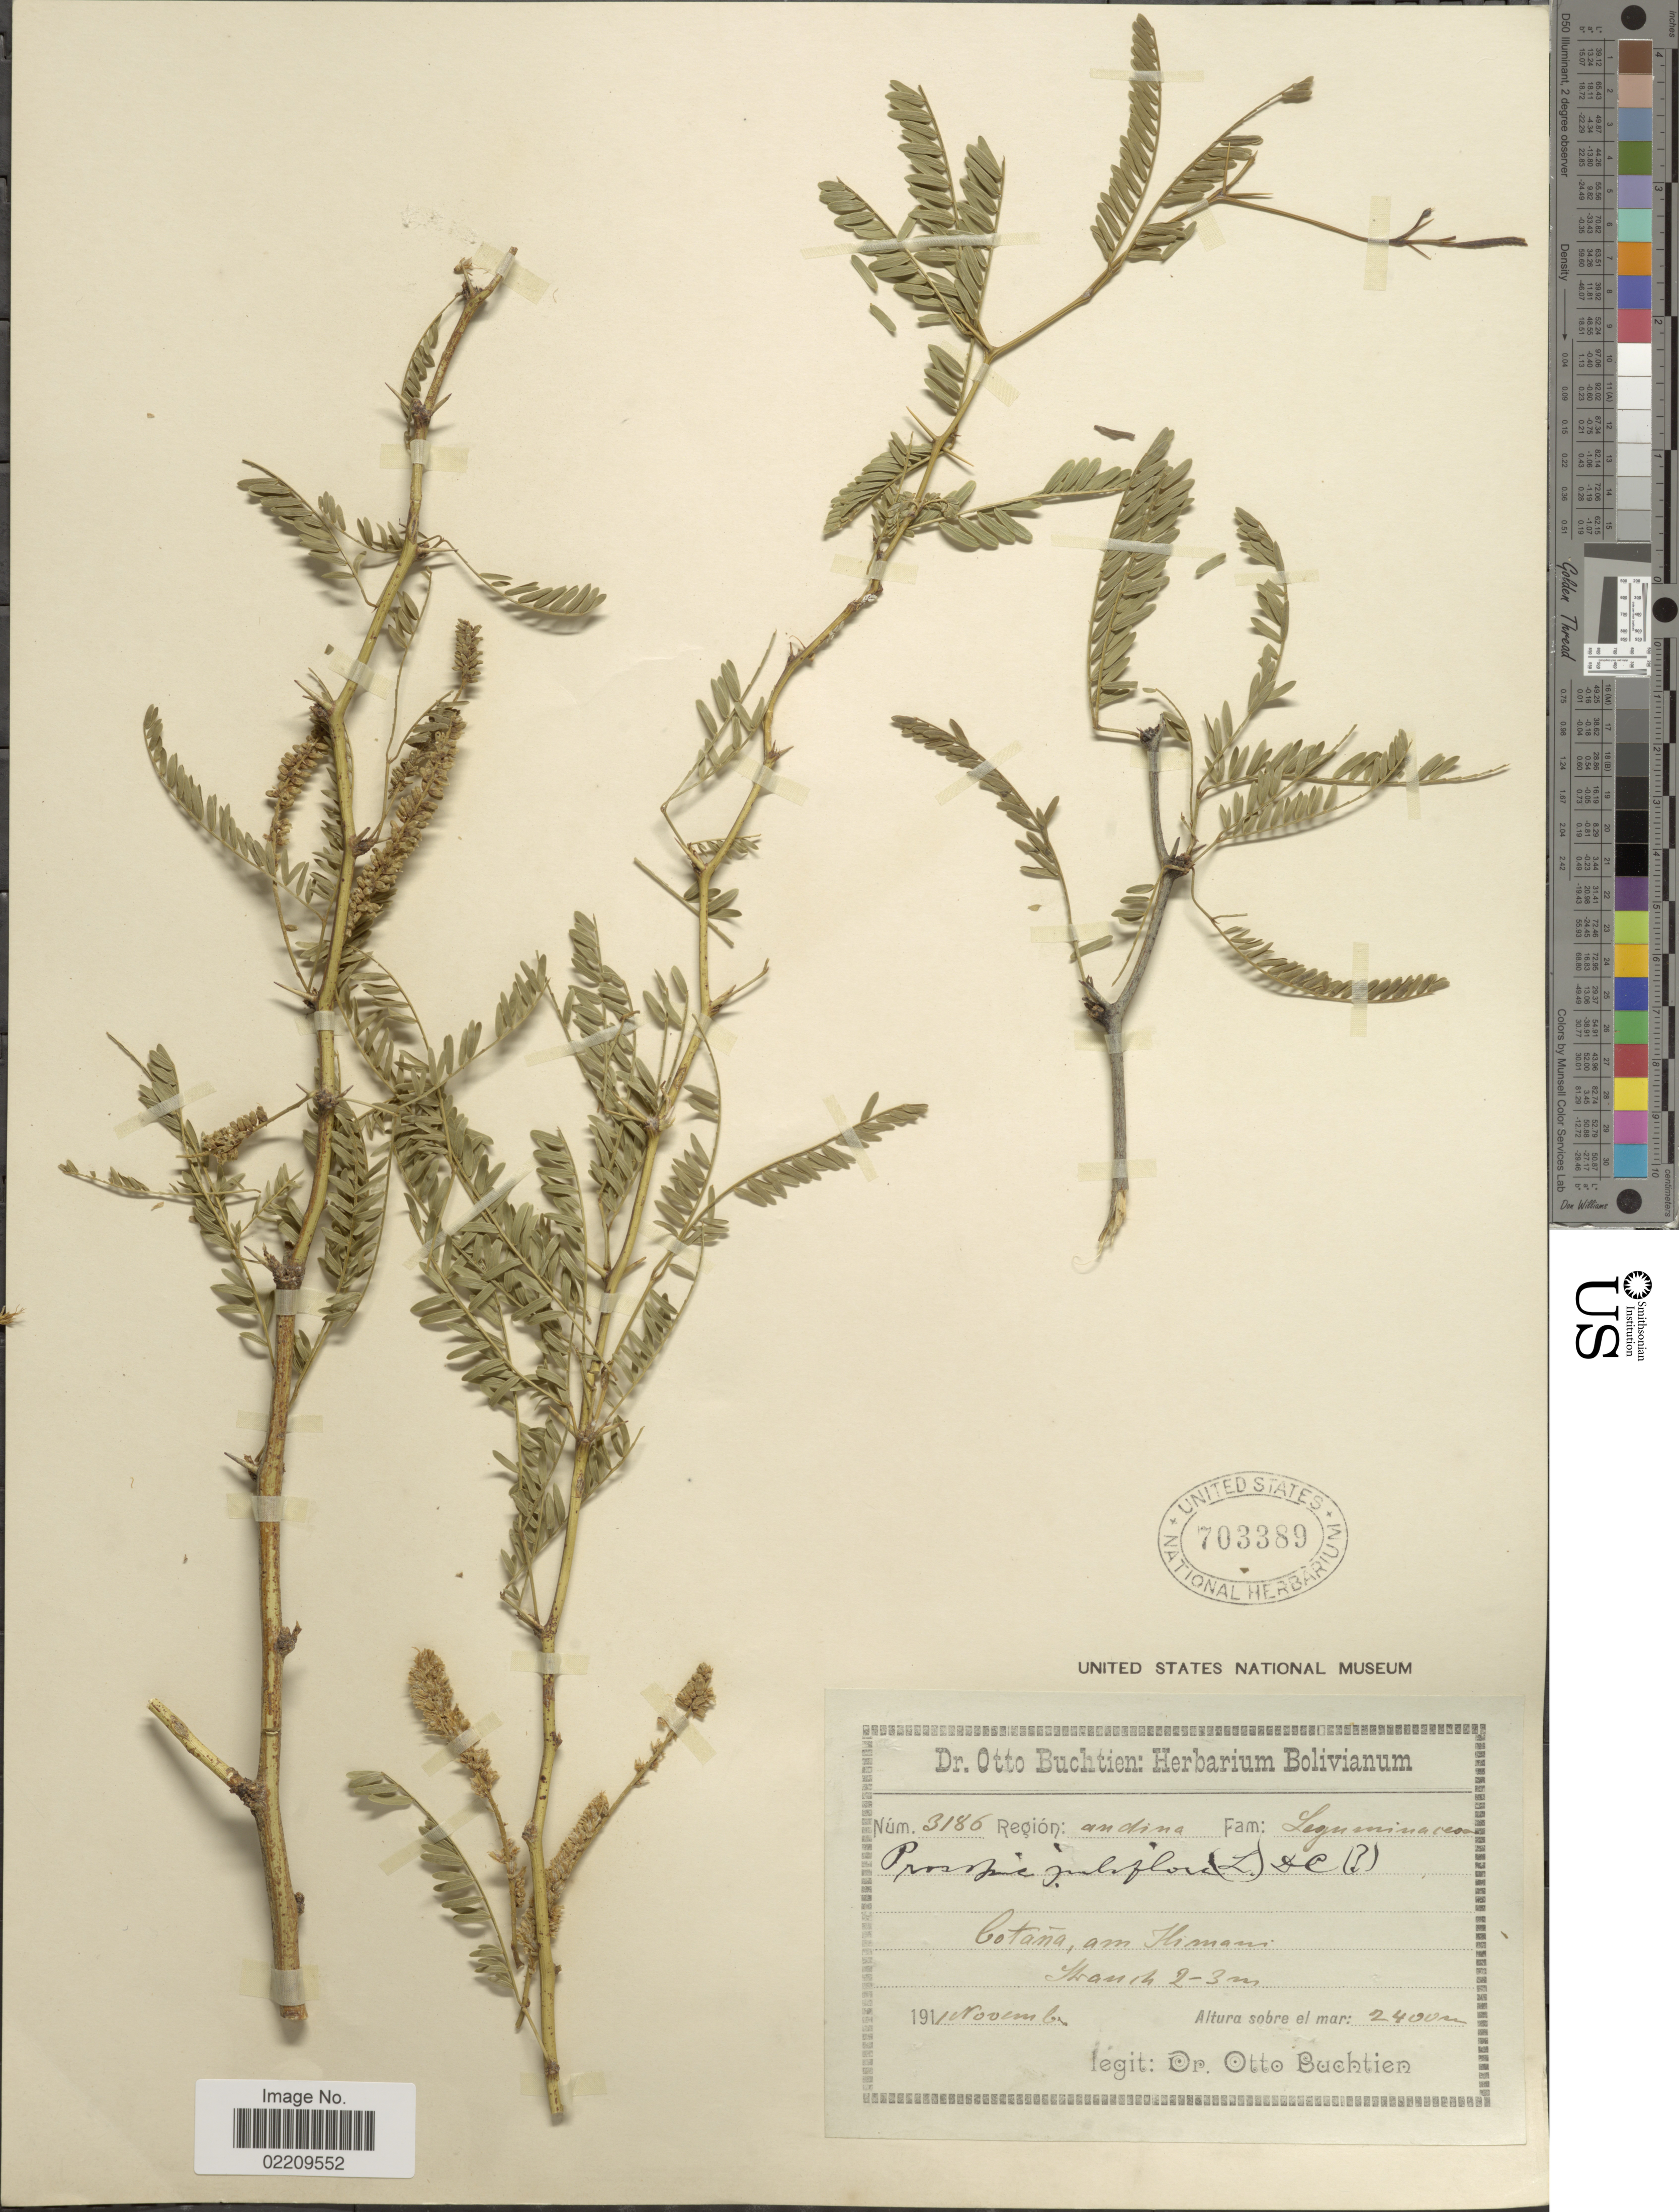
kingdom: Plantae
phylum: Tracheophyta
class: Magnoliopsida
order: Fabales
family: Fabaceae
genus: Neltuma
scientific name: Neltuma sp.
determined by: Strong, Mark T., (BOT), Smithsonian Institution - National Museum of Natural History (UNITED STATES)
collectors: O. Buchtien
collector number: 3186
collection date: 1911-11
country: Bolivia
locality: Region: andina. Cotana, am Illimani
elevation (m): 2400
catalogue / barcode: US 703389